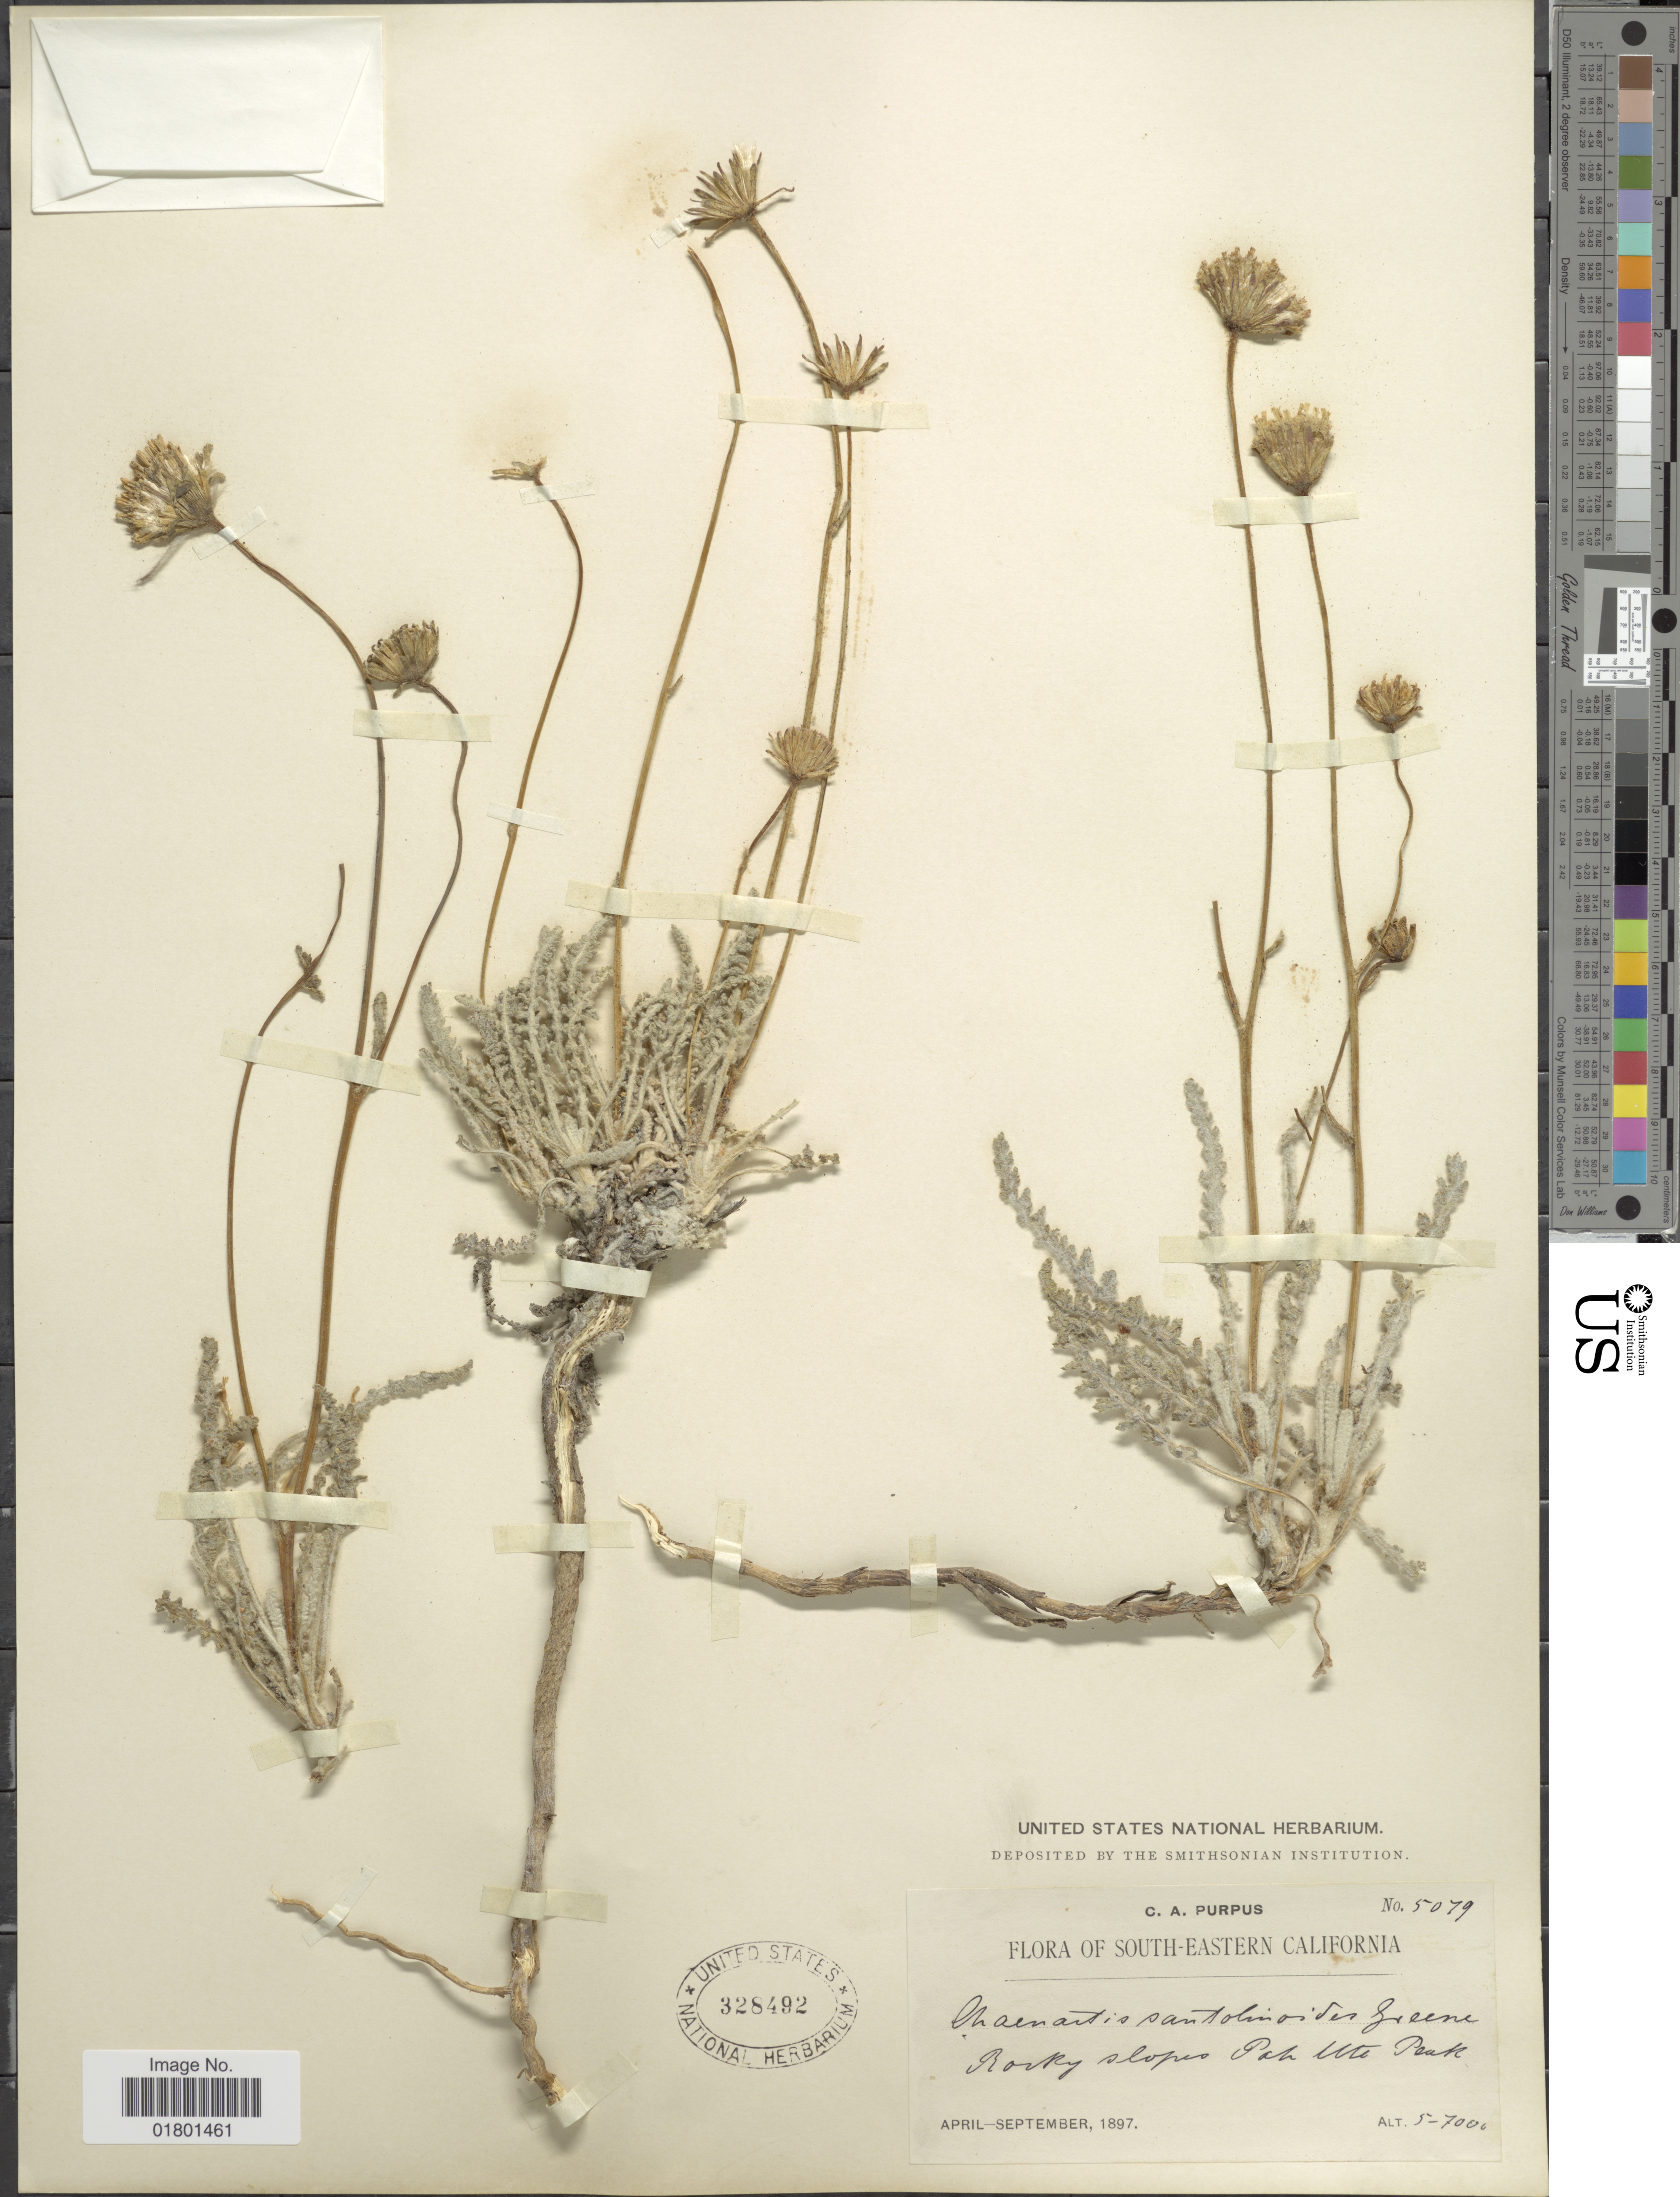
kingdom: Plantae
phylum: Tracheophyta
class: Magnoliopsida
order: Asterales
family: Asteraceae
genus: Chaenactis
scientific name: Chaenactis santolinoides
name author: Greene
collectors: C. A. Purpus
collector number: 5079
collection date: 1897-04/1897-09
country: United States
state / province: California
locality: South-eastern California, Rocky slopes Pah Ute Peak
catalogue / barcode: US 328492